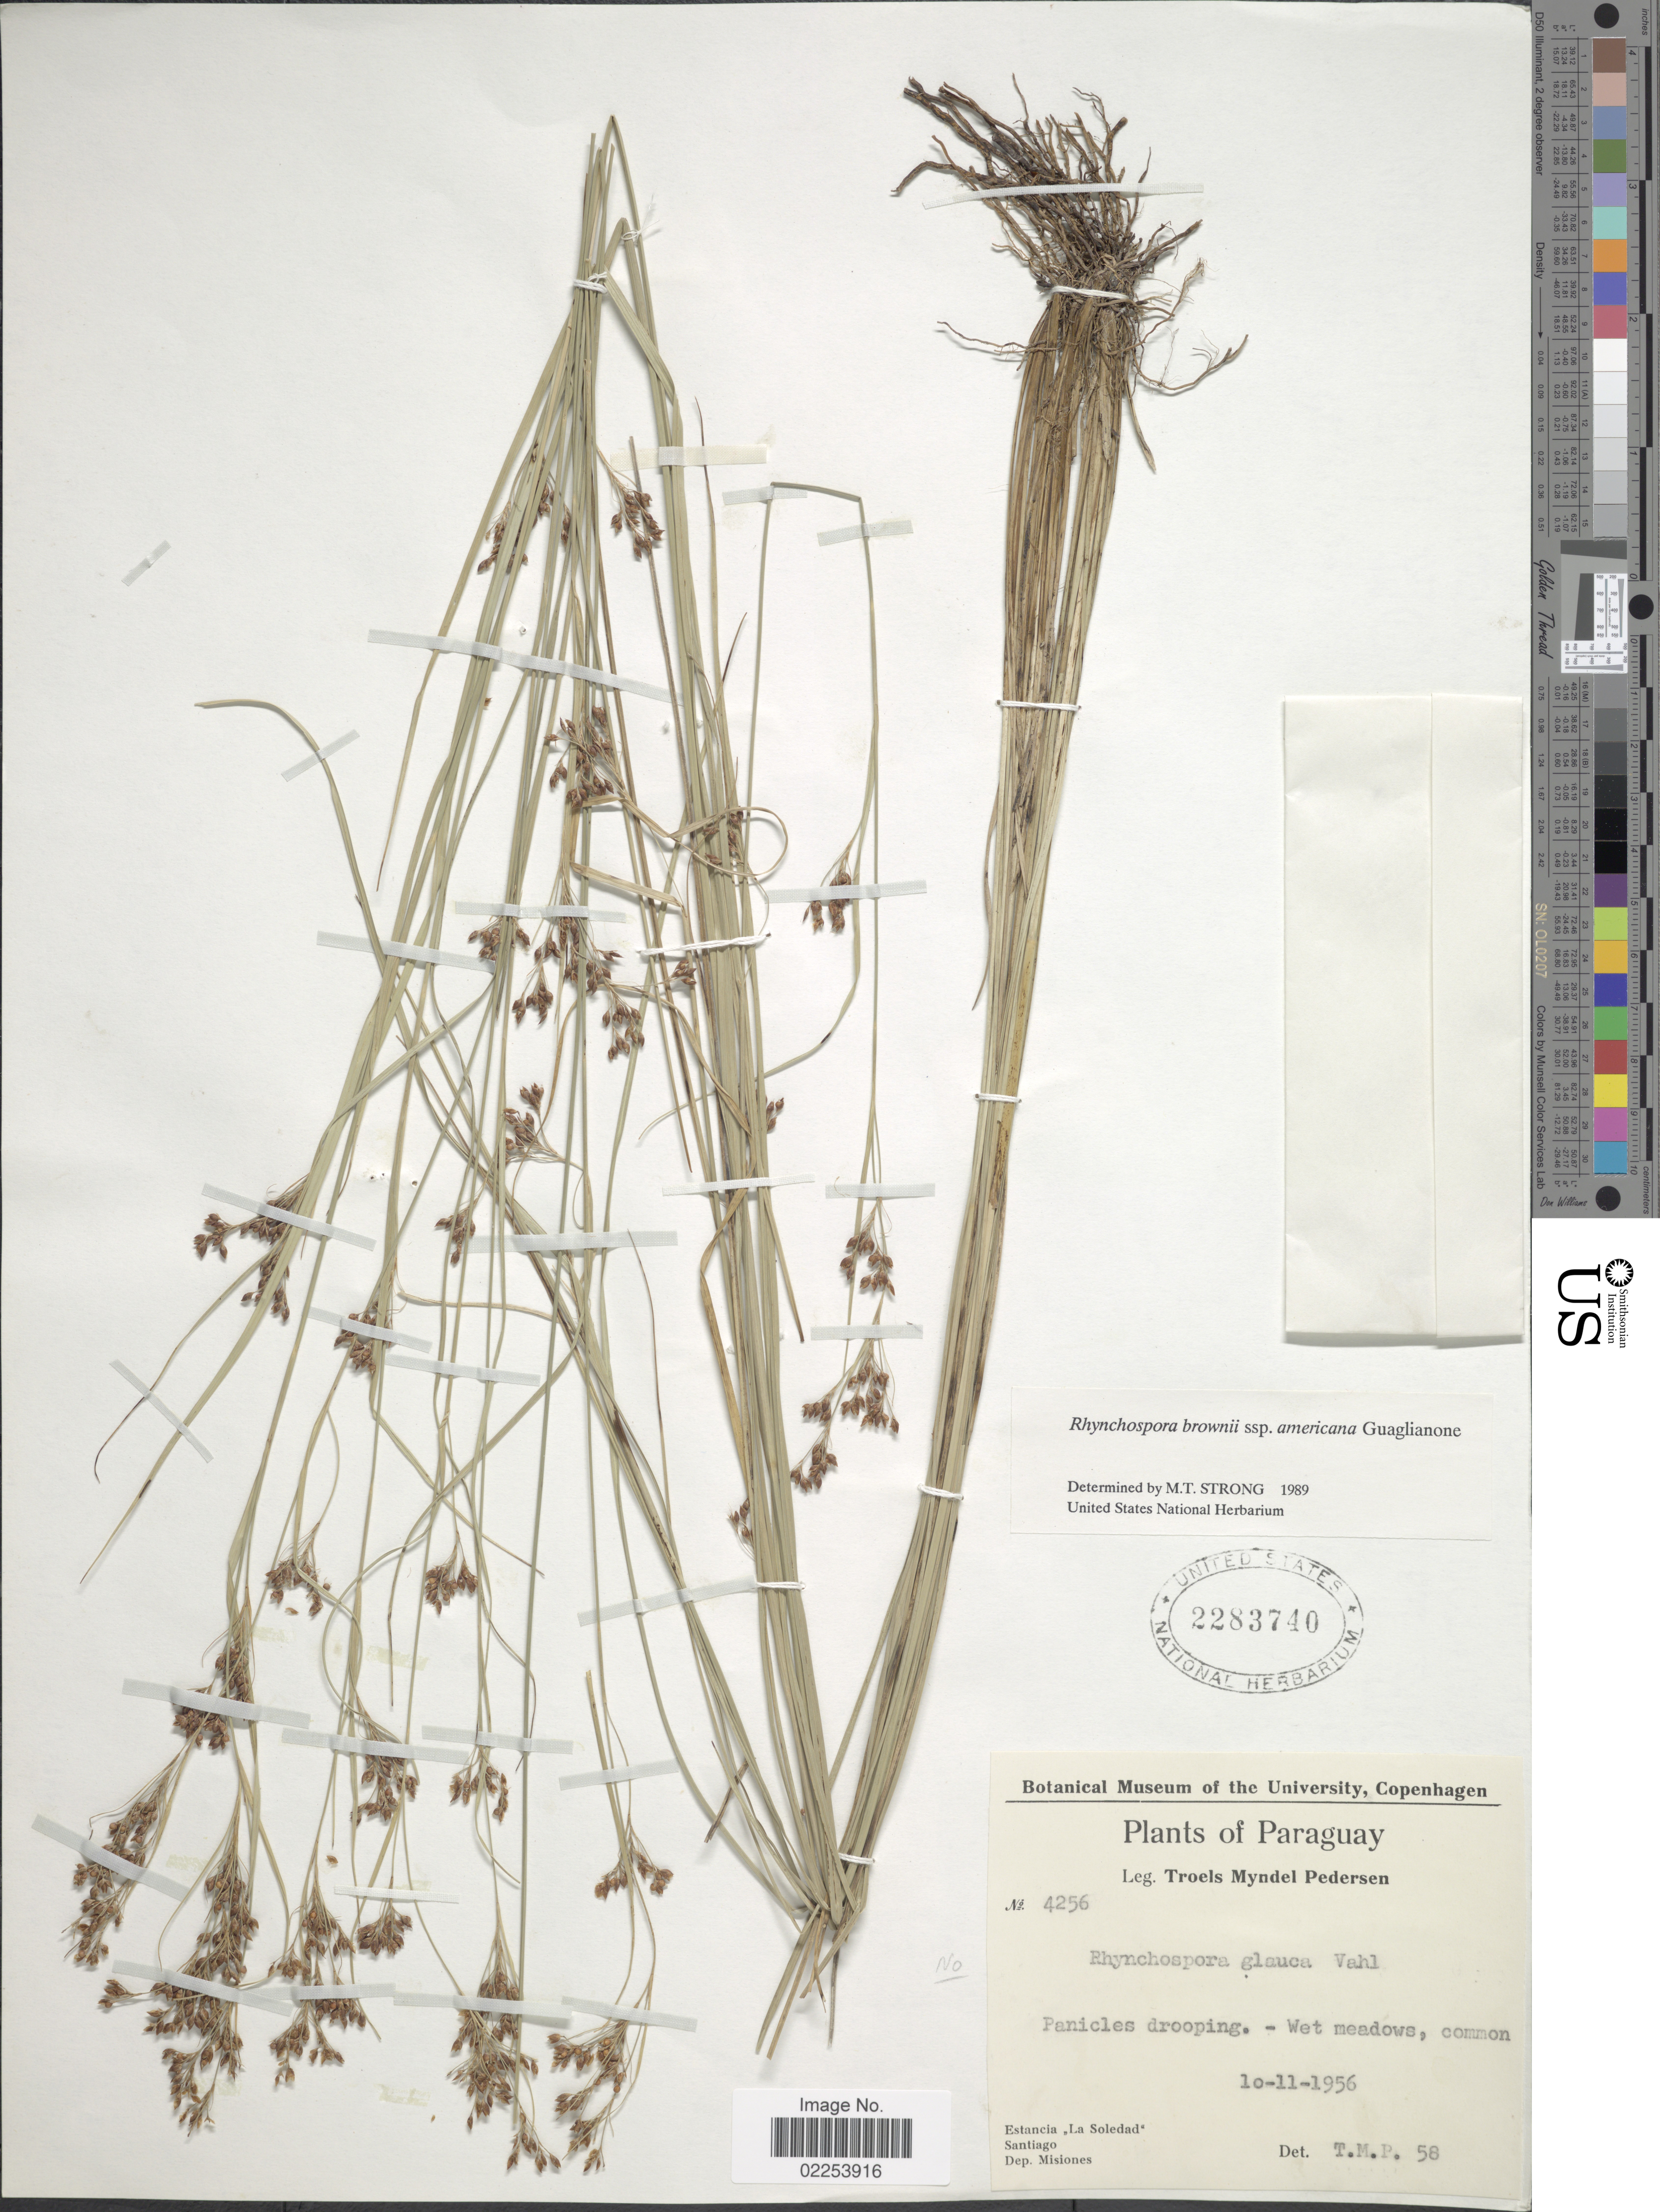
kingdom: Plantae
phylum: Tracheophyta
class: Liliopsida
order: Poales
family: Cyperaceae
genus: Rhynchospora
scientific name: Rhynchospora brownii subsp. americana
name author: Guagl.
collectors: T. Pederson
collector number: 4256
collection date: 1956-11-10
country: Paraguay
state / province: Misiones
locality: Estancia La Soledad Santiago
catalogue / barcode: US 2283740